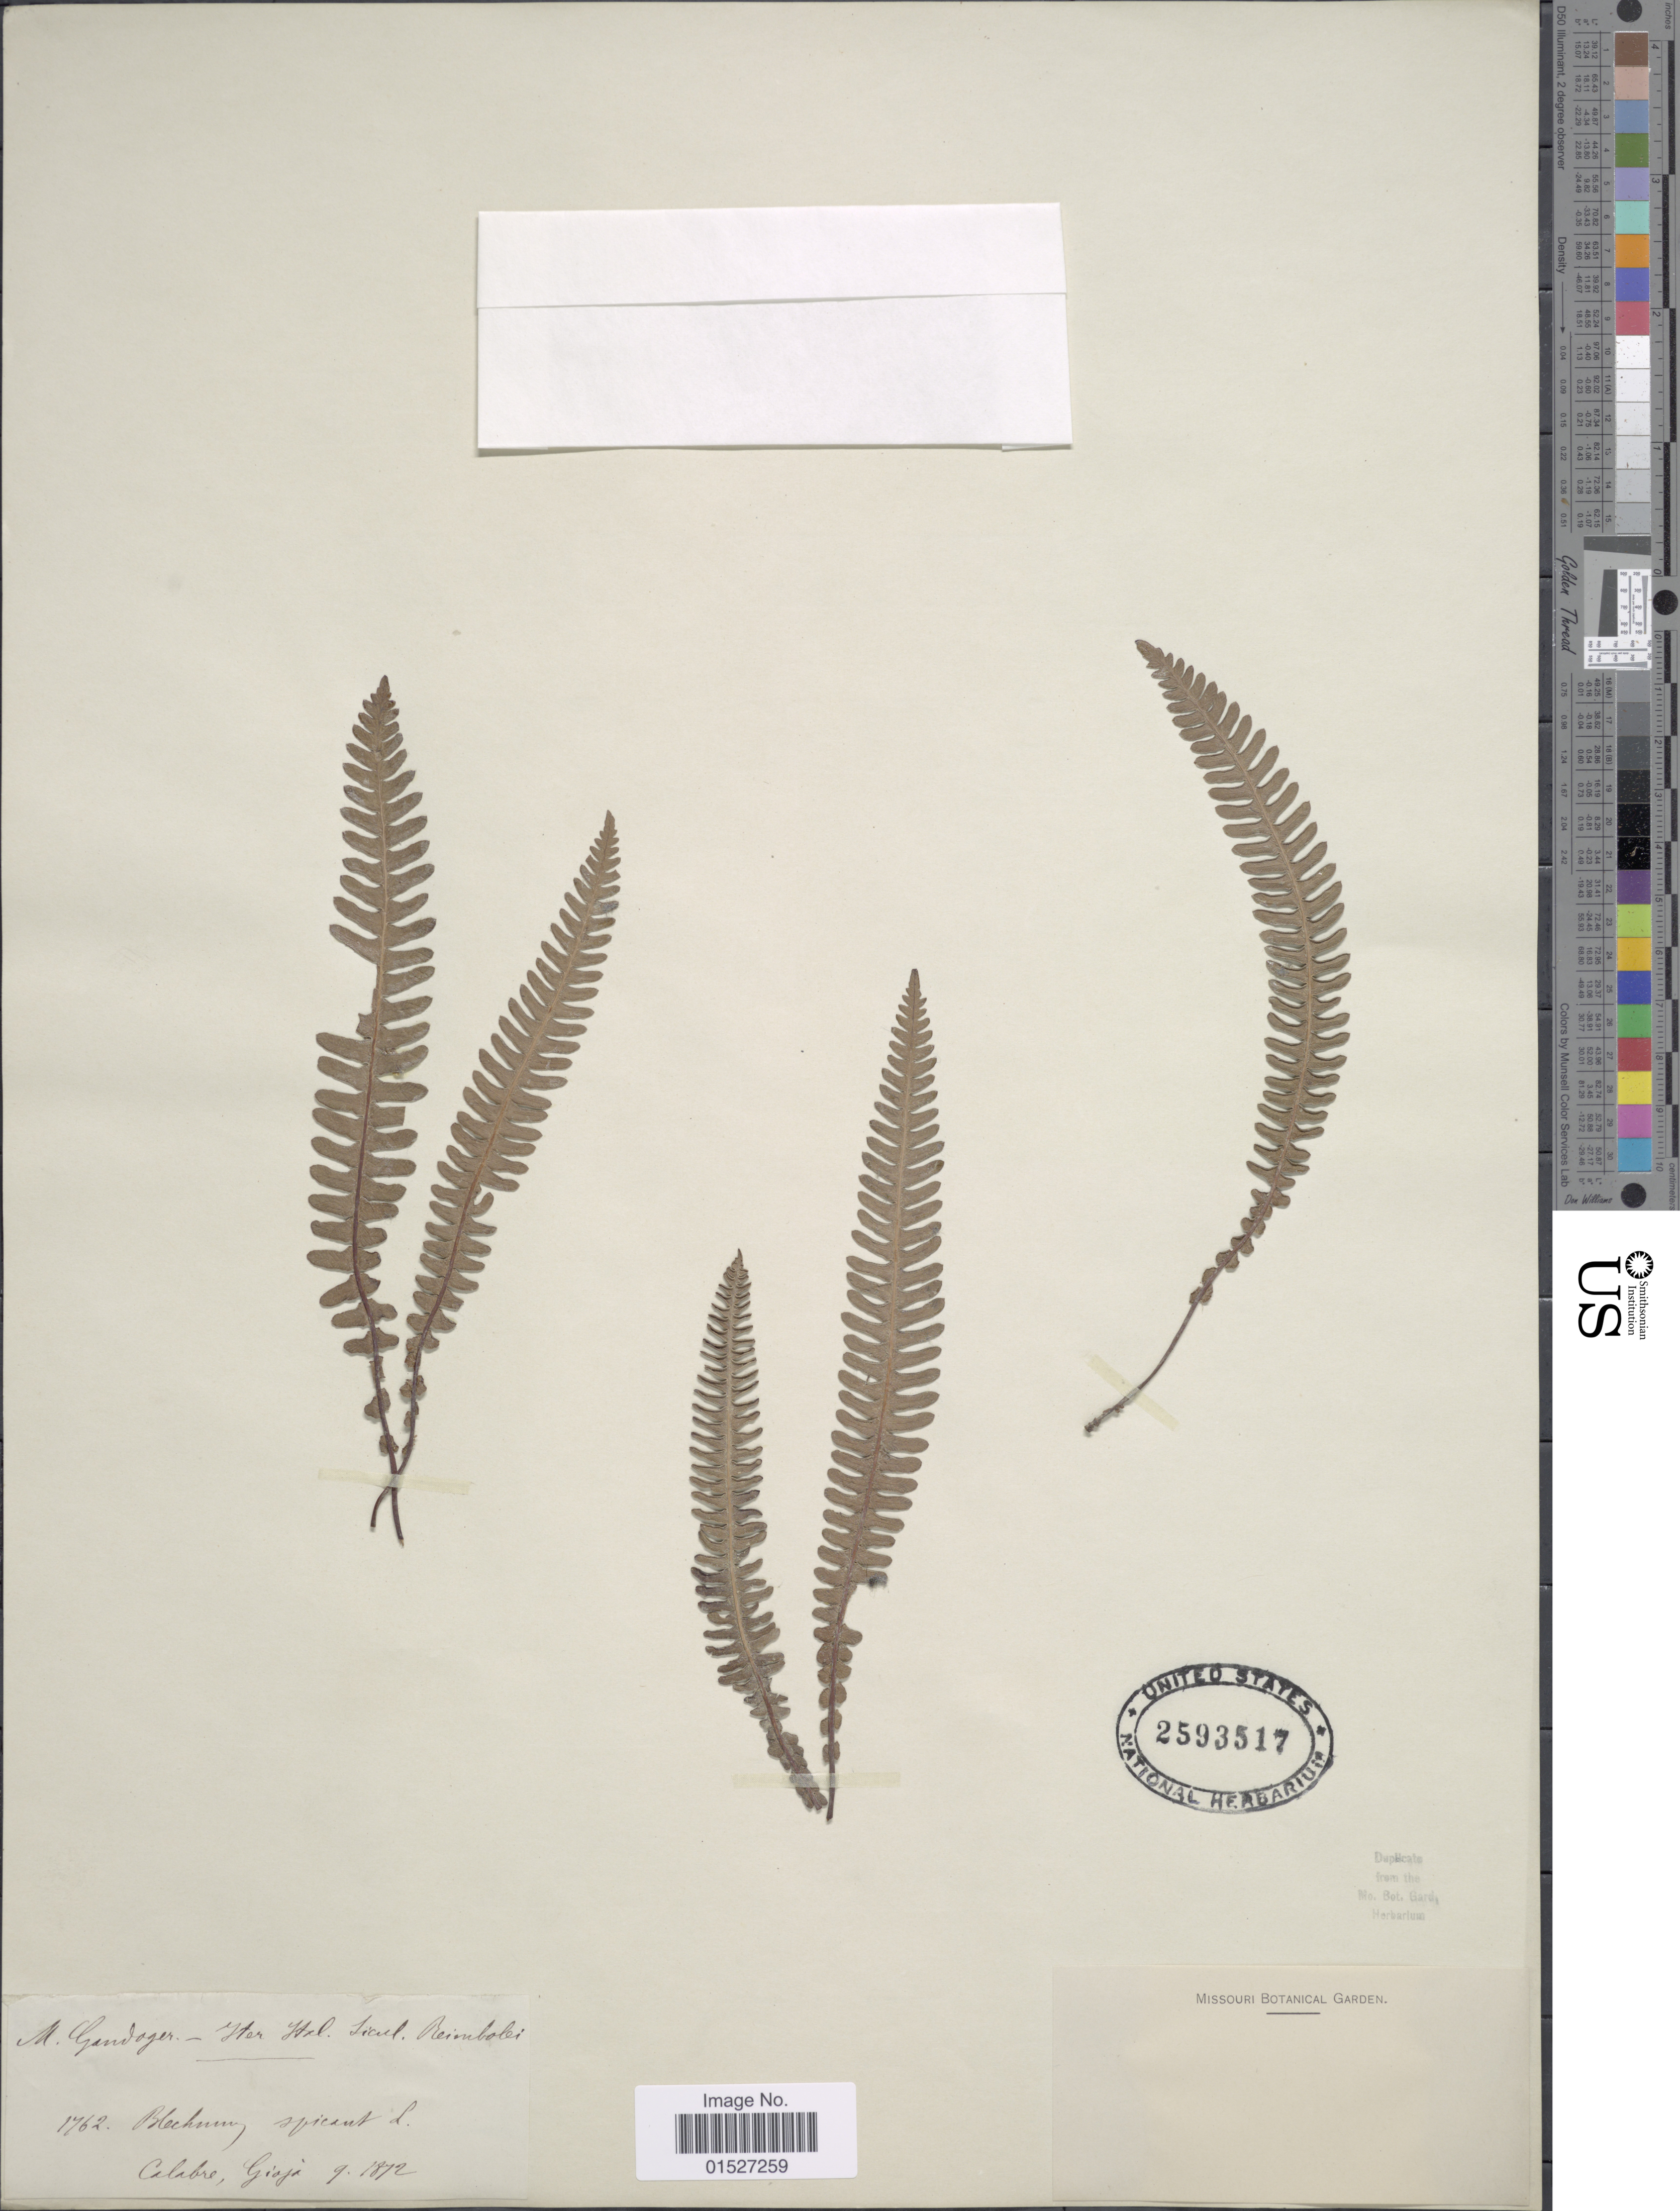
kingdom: Plantae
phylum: Tracheophyta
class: Polypodiopsida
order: Polypodiales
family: Blechnaceae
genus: Blechnum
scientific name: Blechnum spicant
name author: (L.) Sm.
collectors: M. Gandoger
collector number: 1762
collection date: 1872-09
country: Italy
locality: Calabre, Gioja. Iter Hal. Sicul. Reimbolei. [interpreted]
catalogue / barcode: US 2593517